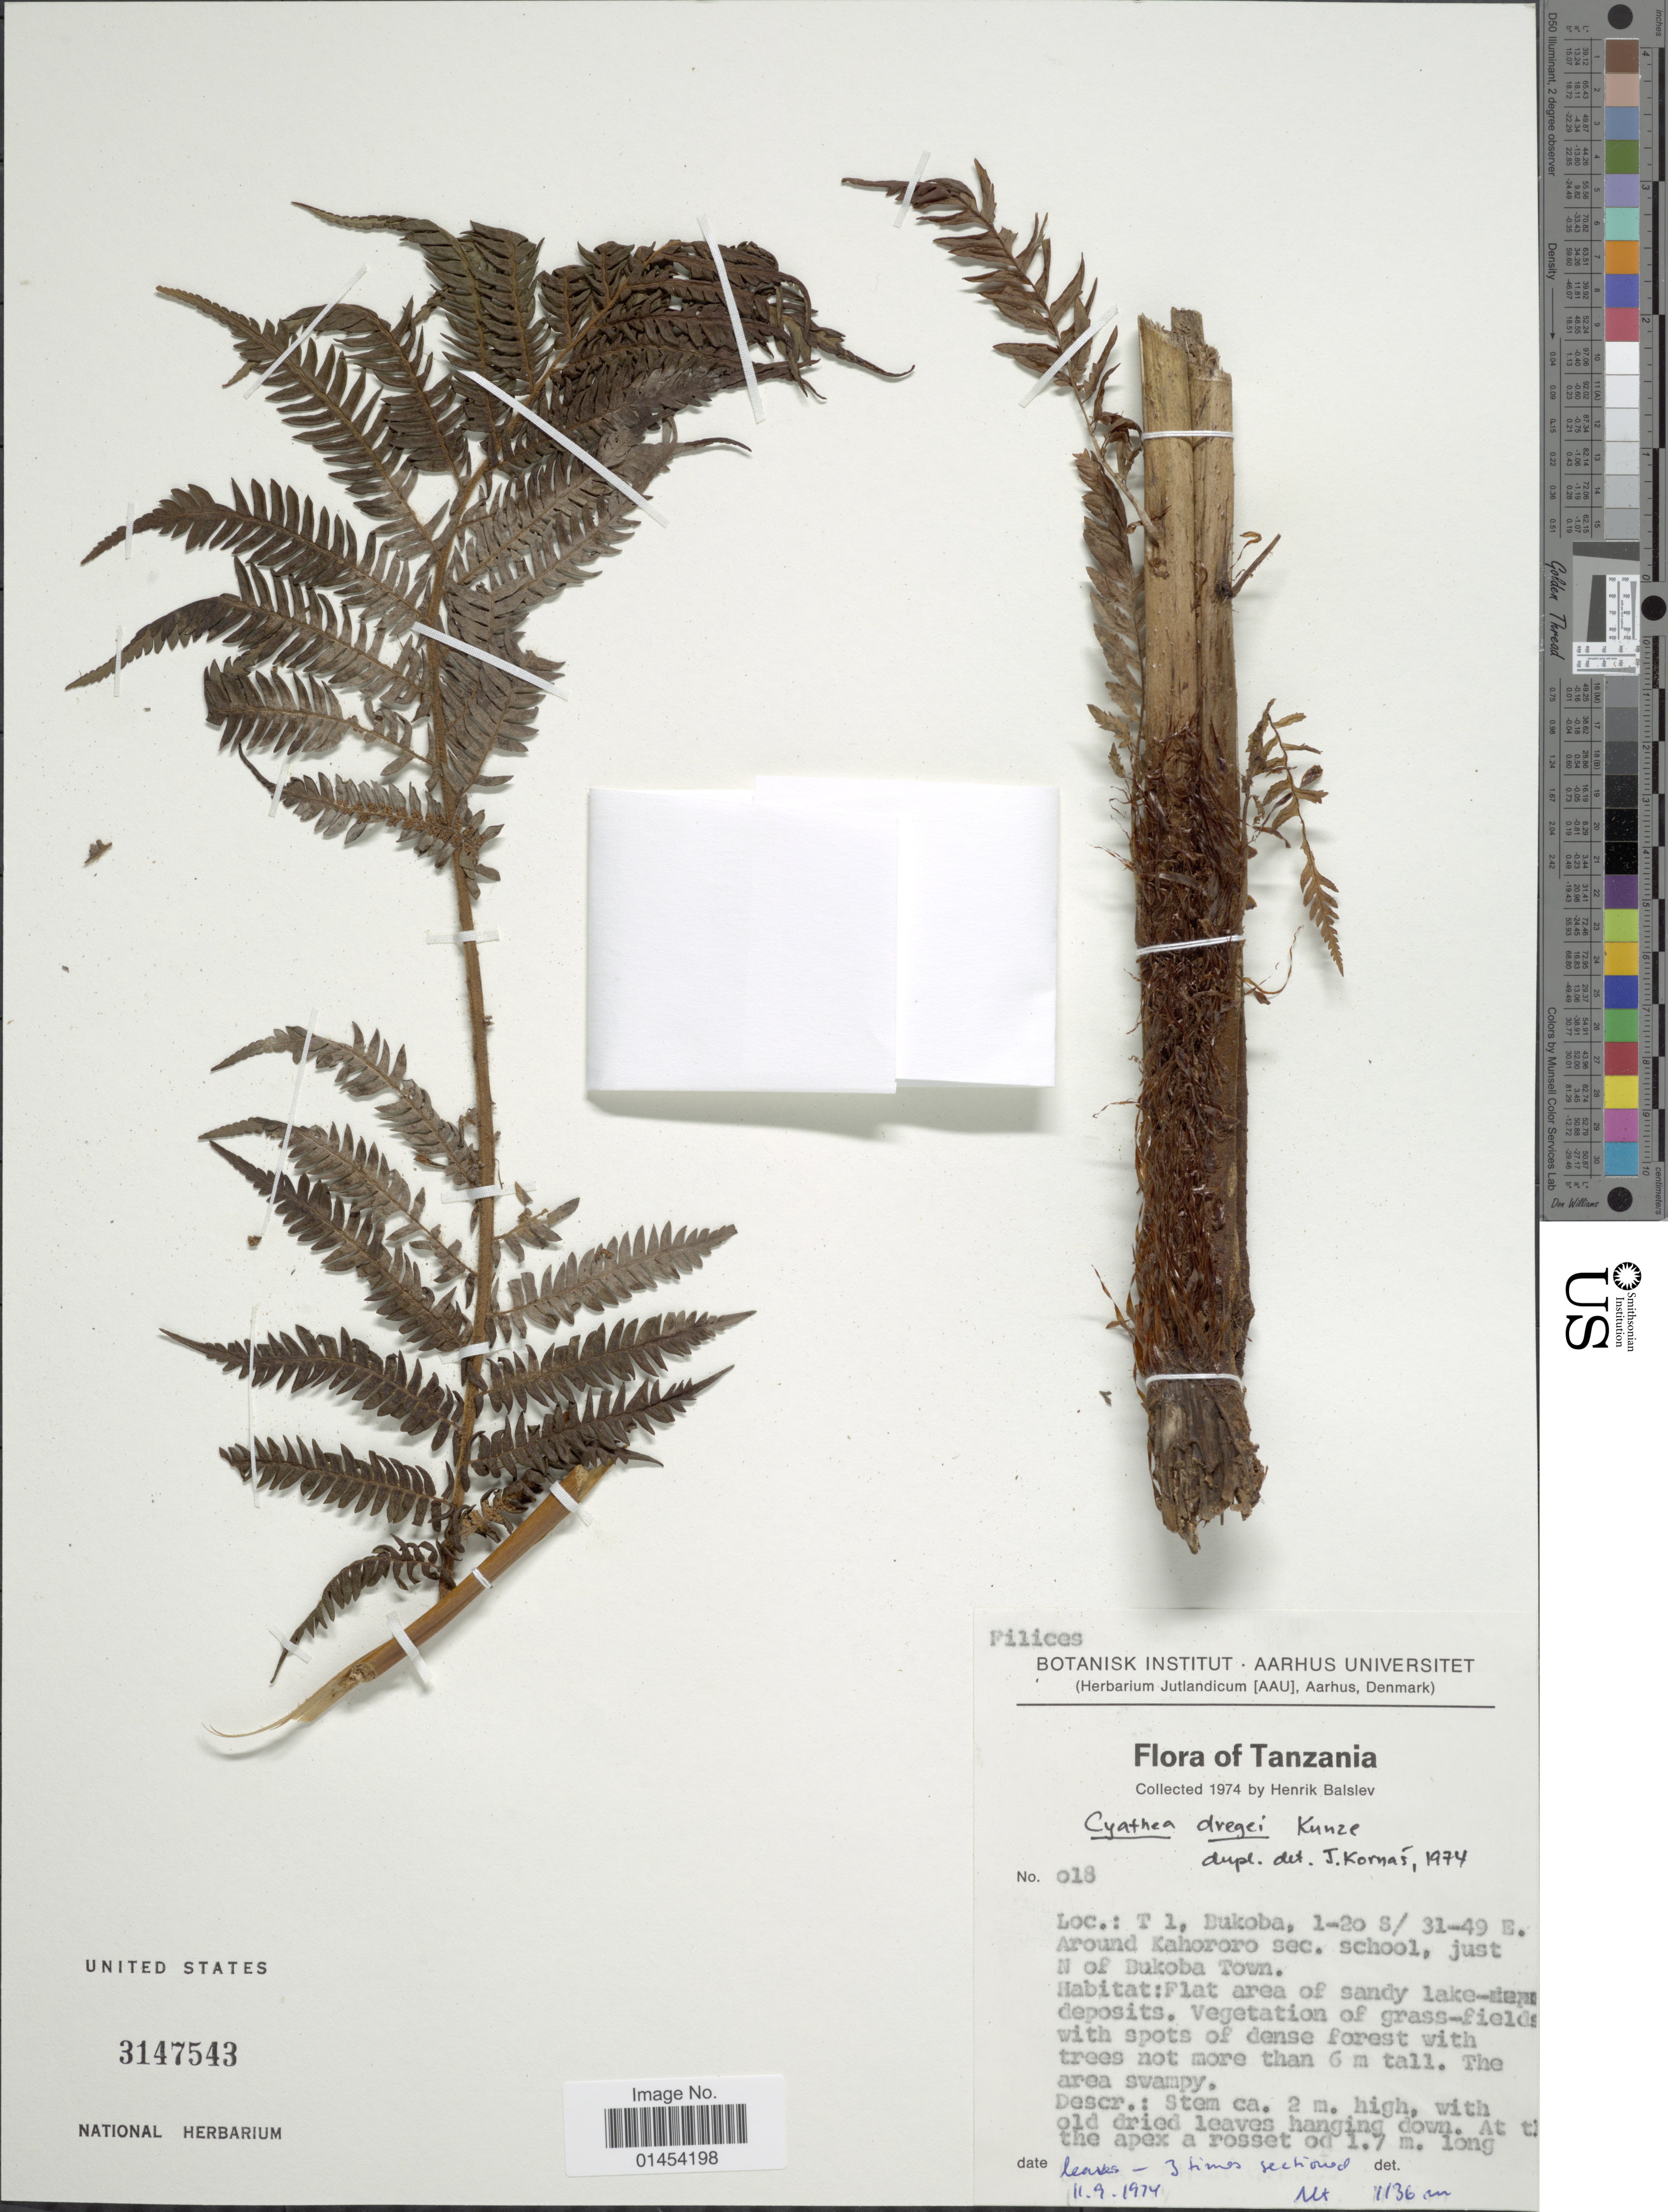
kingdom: Plantae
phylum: Tracheophyta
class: Polypodiopsida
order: Cyatheales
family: Cyatheaceae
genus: Cyathea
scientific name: Cyathea dregei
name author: Kunze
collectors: H. Balslev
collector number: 018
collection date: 1974-09-11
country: Tanzania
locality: T 1, Bukoba. Around Kahororo sec. school, just N of Bukoba Town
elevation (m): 1136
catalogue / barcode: US 3147543